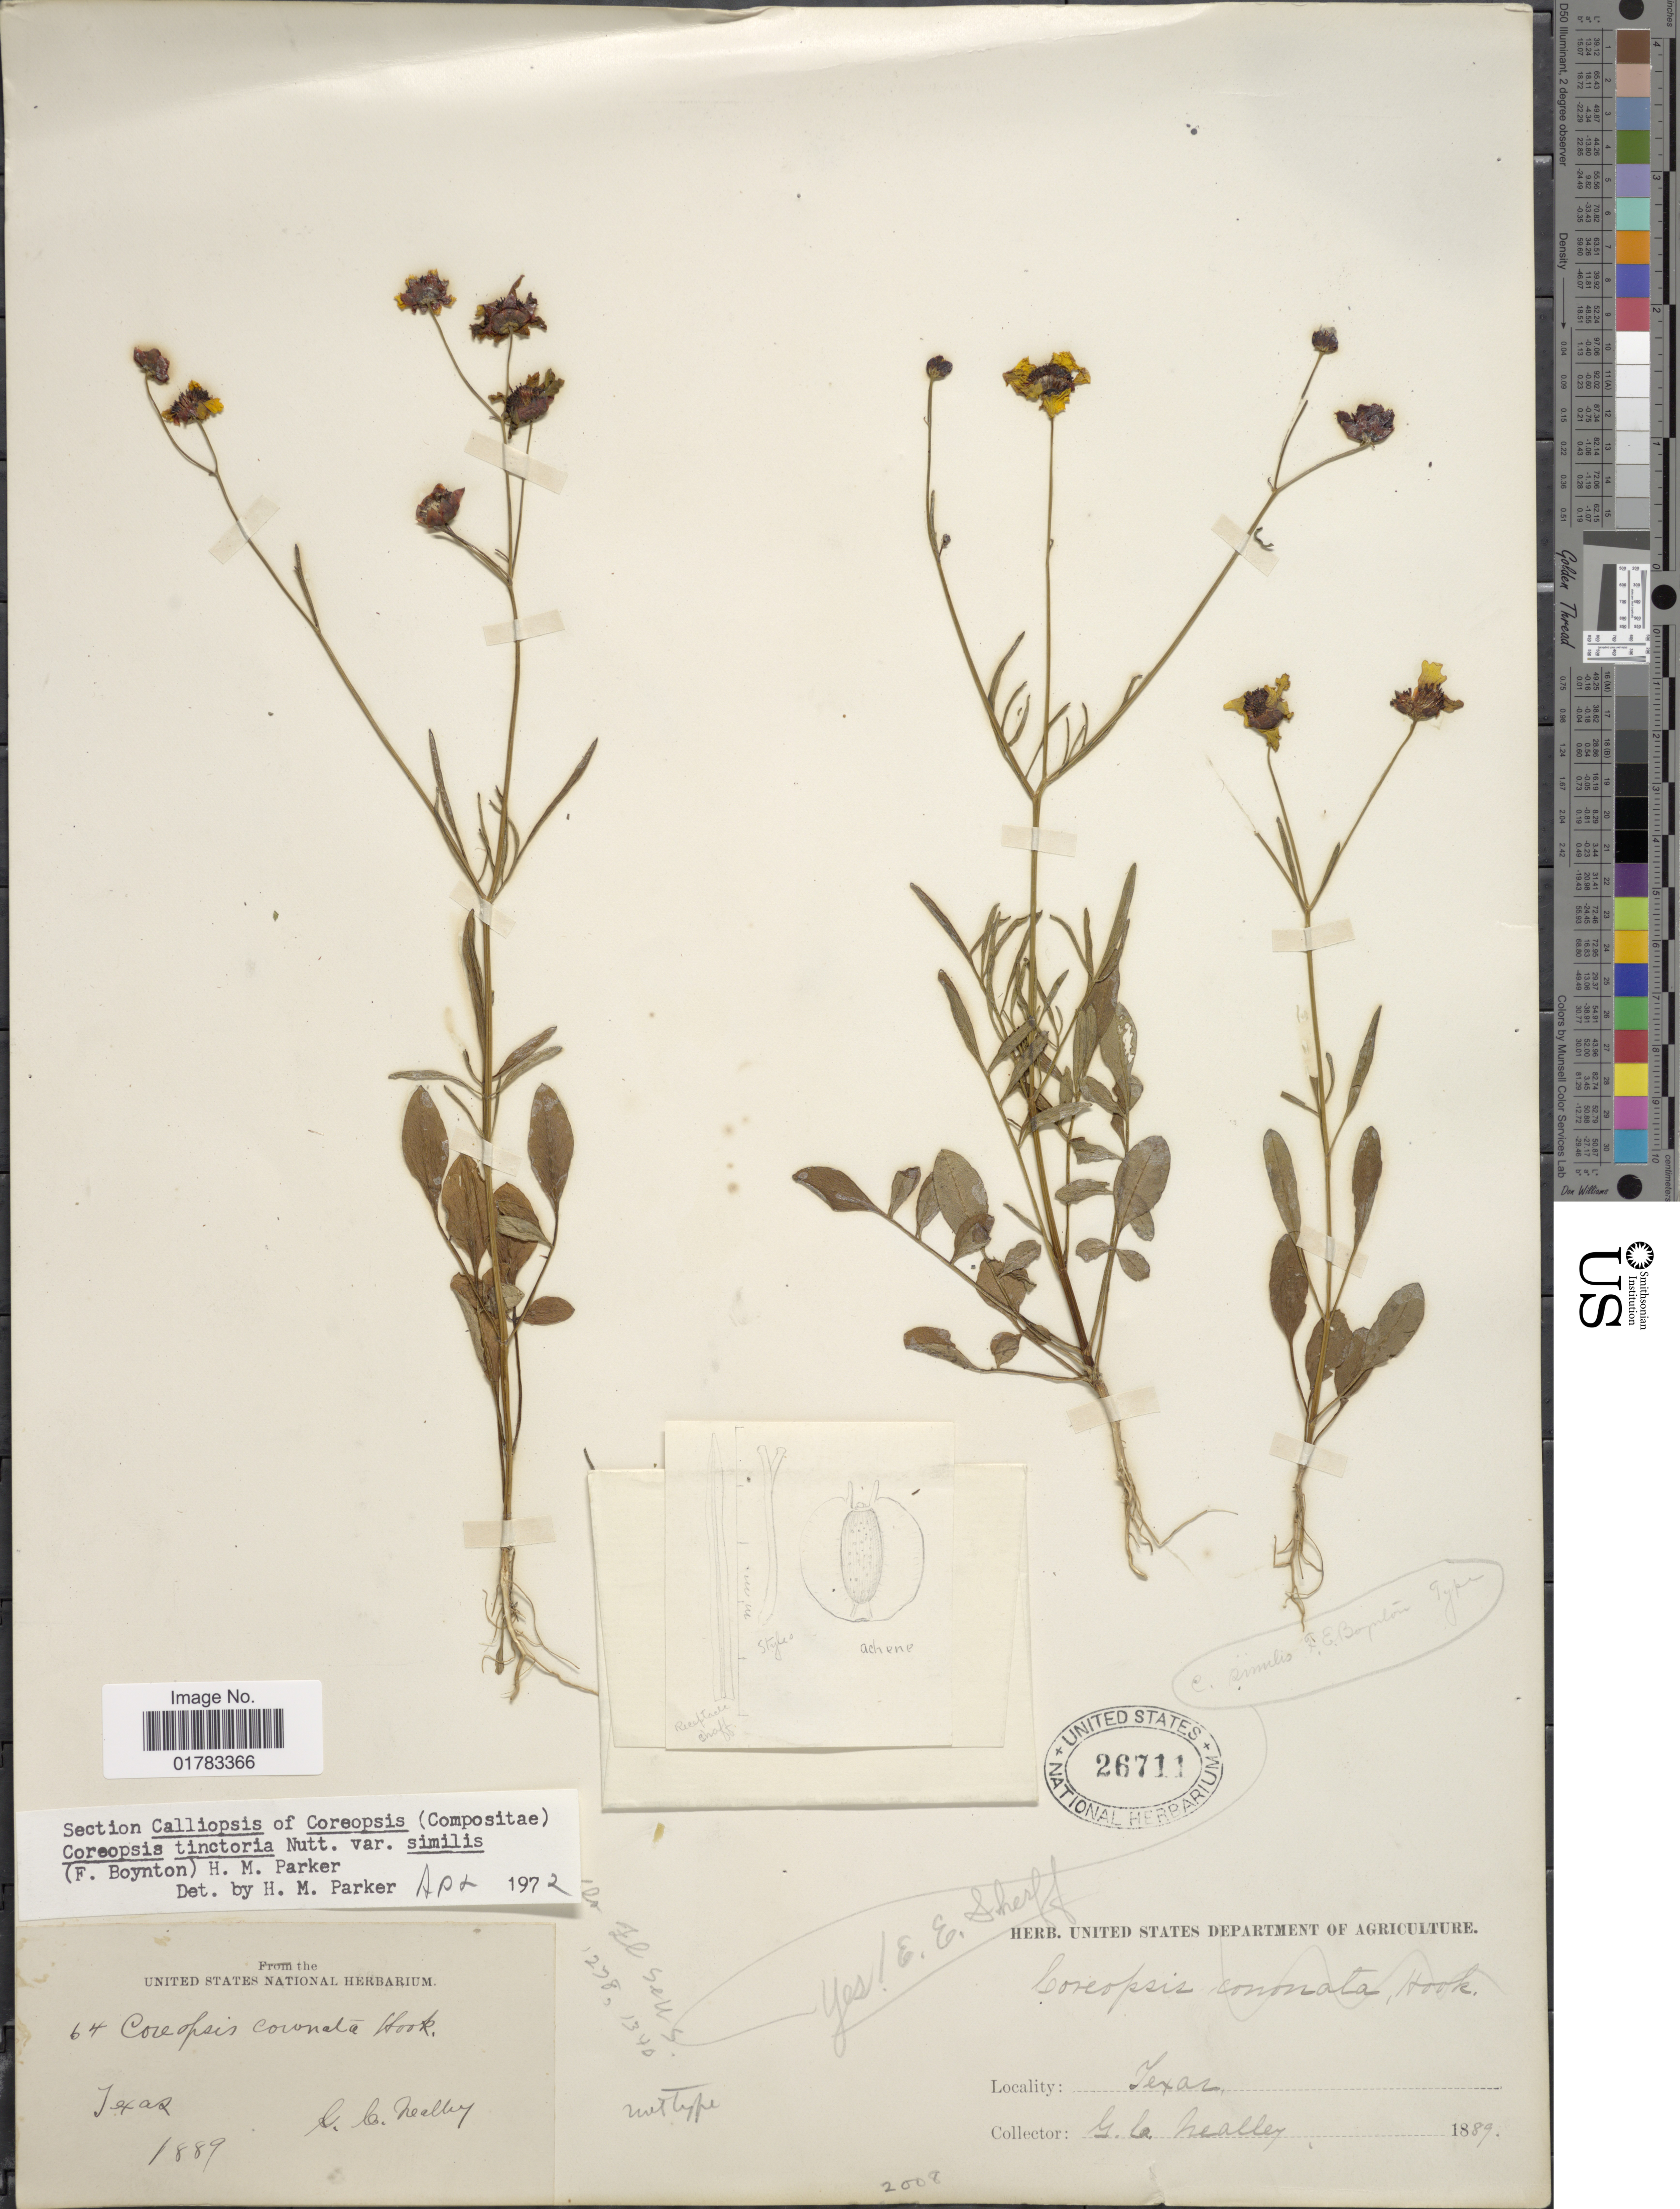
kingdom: Plantae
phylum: Tracheophyta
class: Magnoliopsida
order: Asterales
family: Asteraceae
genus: Coreopsis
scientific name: Coreopsis tinctoria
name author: Nutt.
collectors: G. C. Nealley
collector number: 64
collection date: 1889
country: United States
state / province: Texas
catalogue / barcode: US 26711